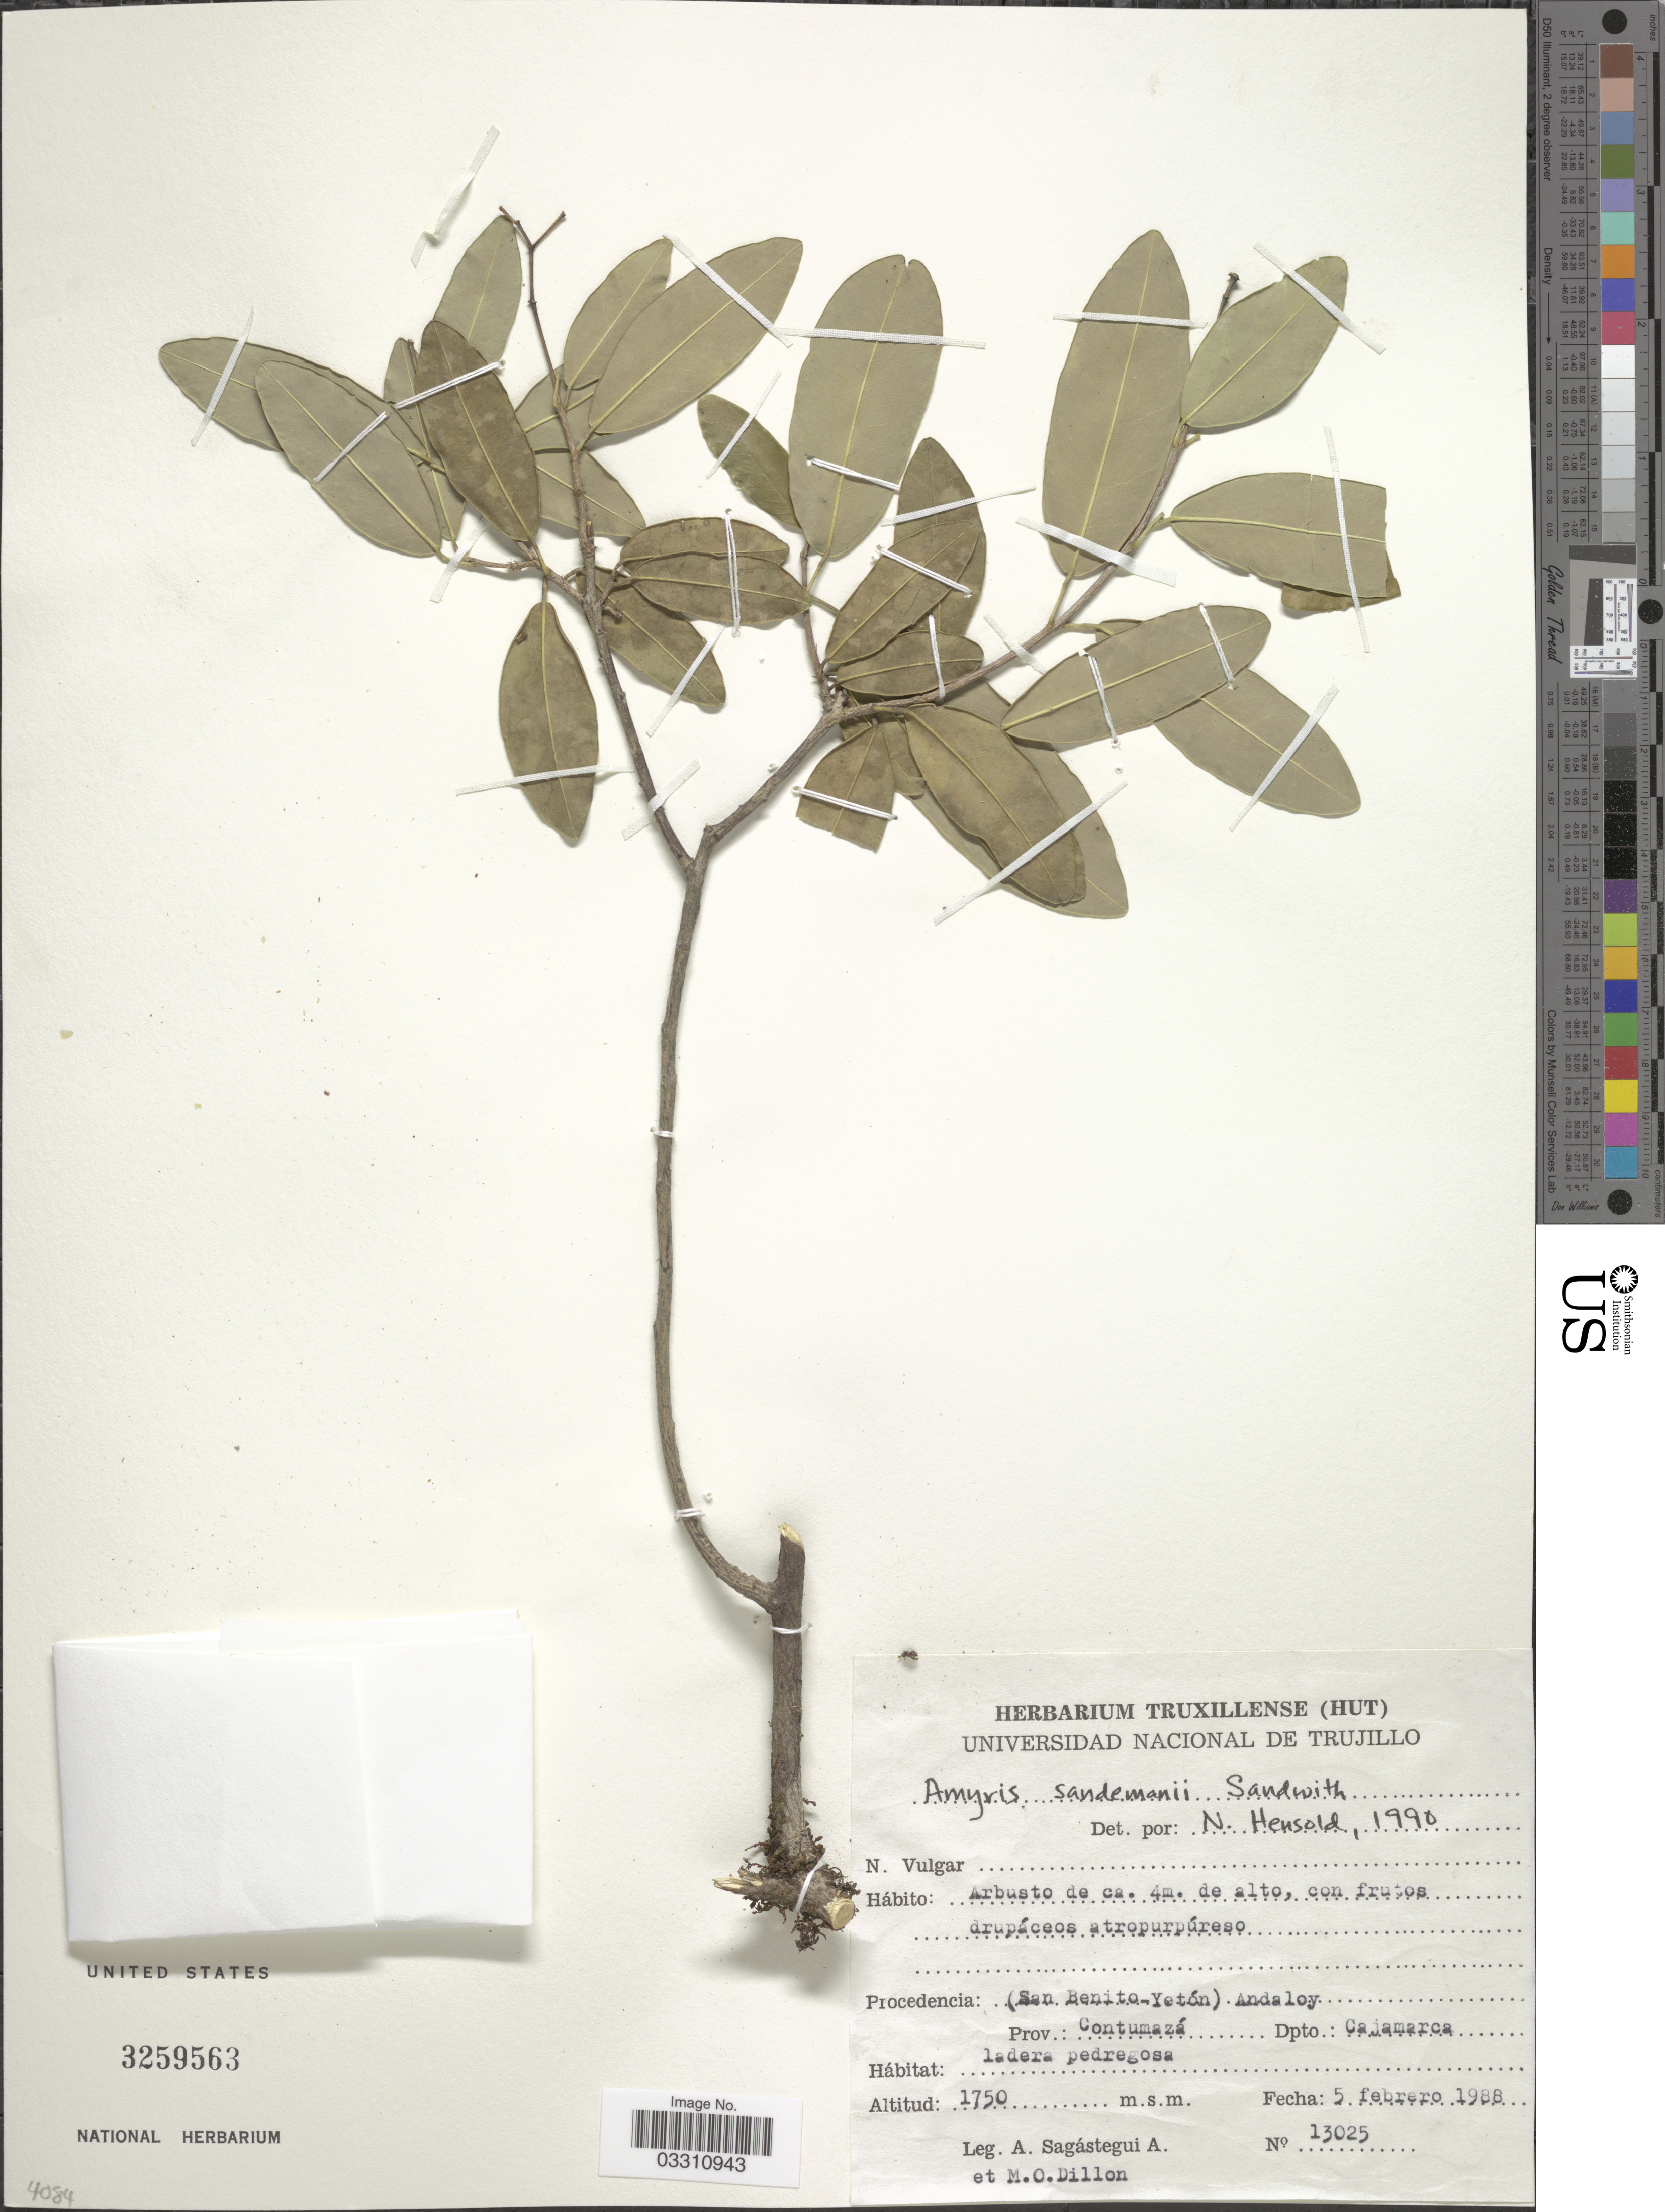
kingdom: Plantae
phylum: Tracheophyta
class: Magnoliopsida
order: Sapindales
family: Rutaceae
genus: Amyris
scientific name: Amyris sylvatica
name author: Jacq.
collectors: A. Sagástegui A. & M. O. Dillon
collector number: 13025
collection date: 1988-02-05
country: Peru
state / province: Cajamarca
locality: Procedencia (San Benito-Yeton) Andaloy, Prov. Contumazá, Dpto. Cajamarca.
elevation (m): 1750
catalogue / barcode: US 3259563